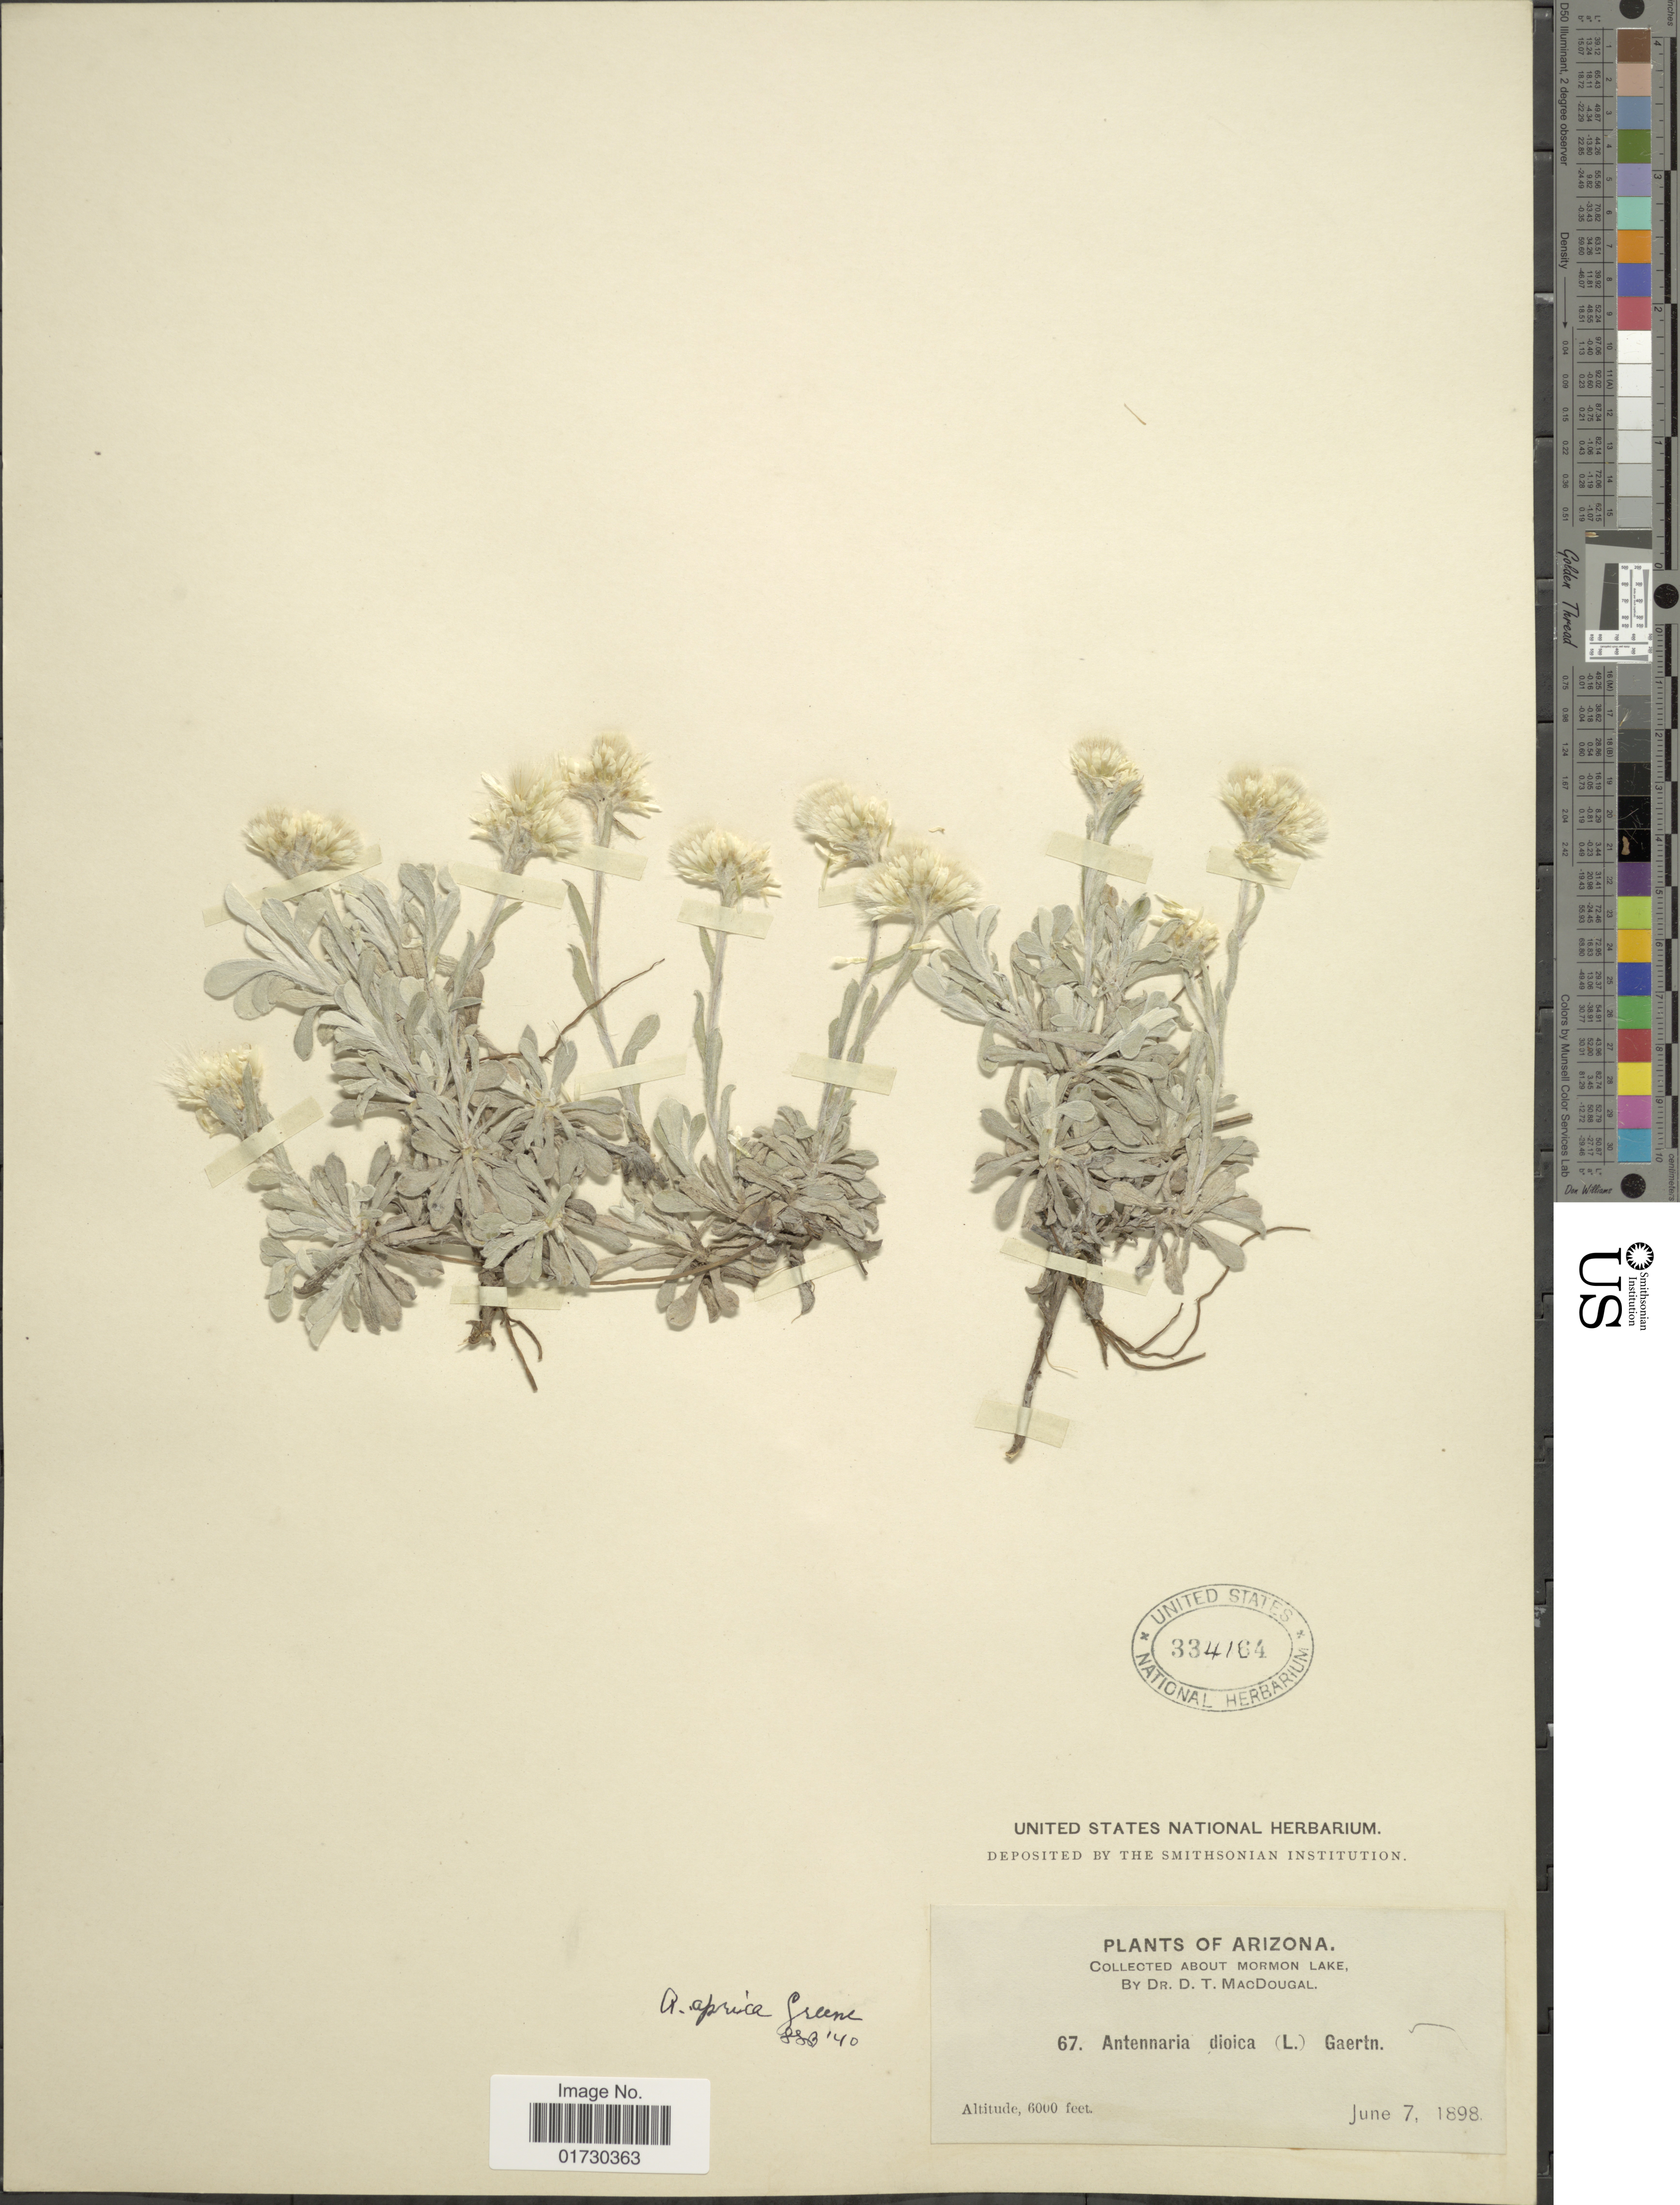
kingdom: Plantae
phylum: Tracheophyta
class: Magnoliopsida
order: Asterales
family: Asteraceae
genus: Antennaria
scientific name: Antennaria aprica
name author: Greene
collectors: D. T. MacDougal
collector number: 67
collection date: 1898-06-07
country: United States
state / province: Arizona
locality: About Mormon Lake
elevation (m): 1829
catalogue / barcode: US 334164